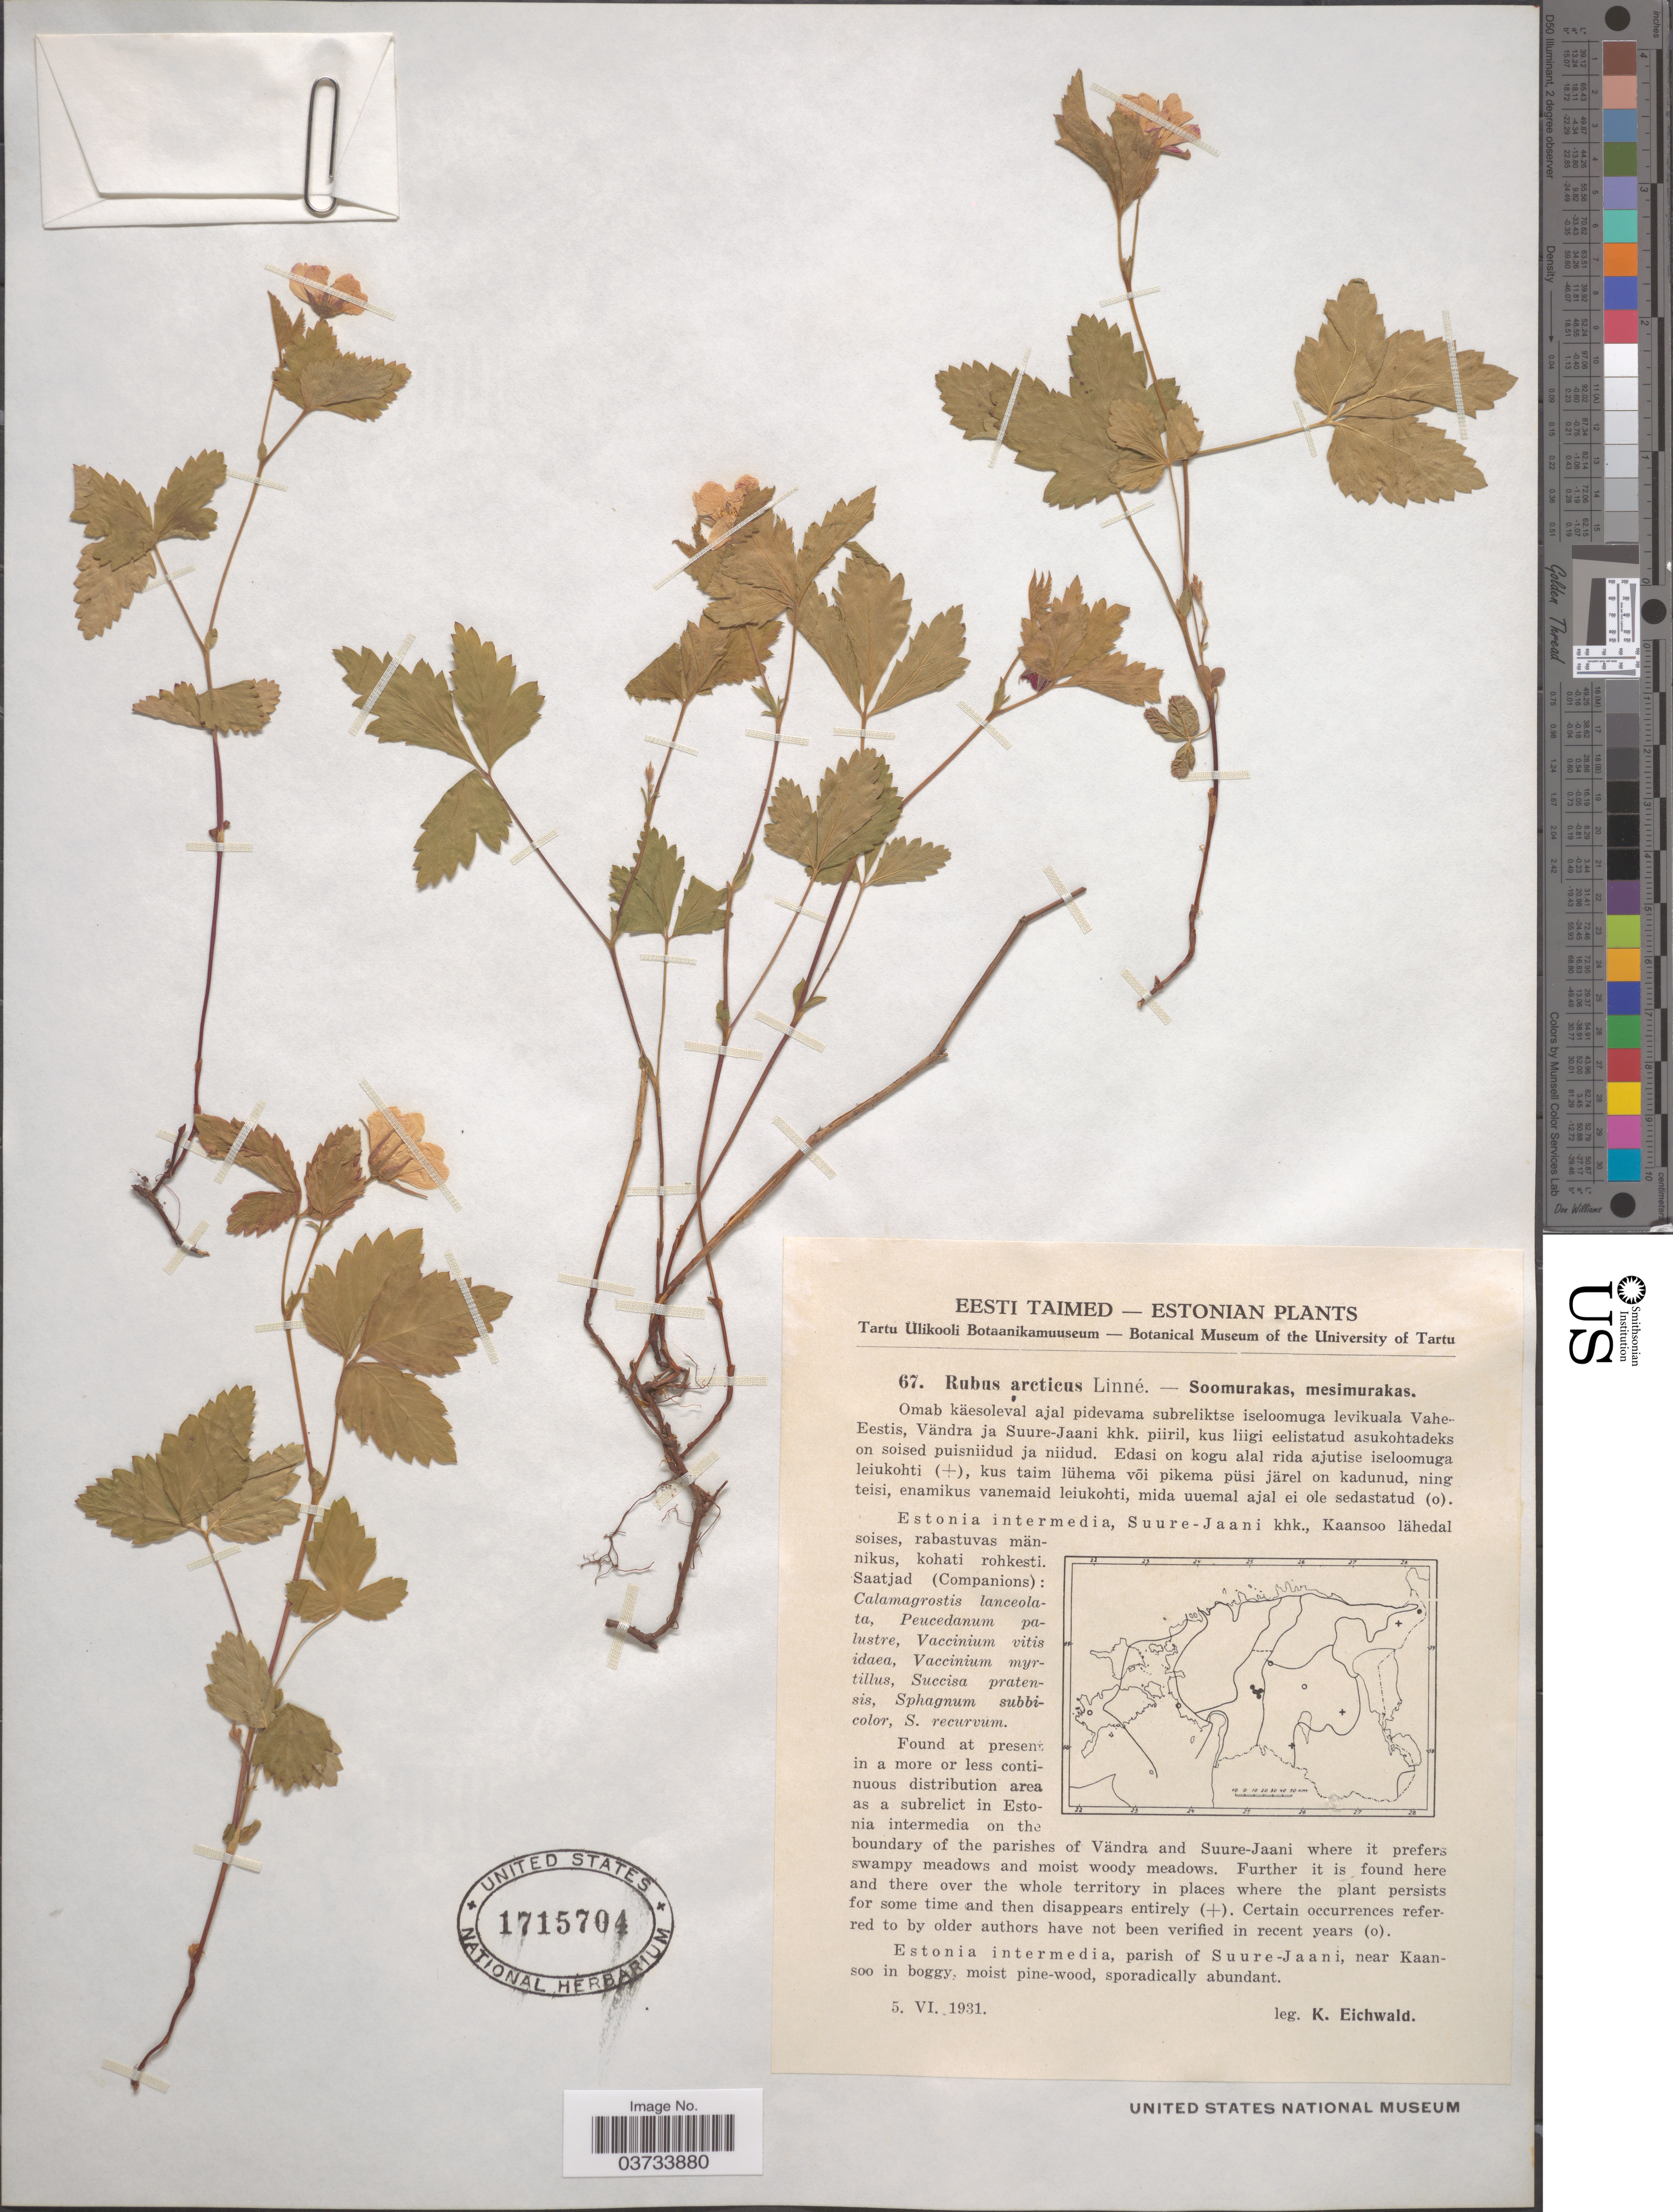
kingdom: Plantae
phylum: Tracheophyta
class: Magnoliopsida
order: Rosales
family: Rosaceae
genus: Rubus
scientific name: Rubus arcticus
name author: L.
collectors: K. Eichwald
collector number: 67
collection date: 1931-06-05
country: Estonia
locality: Estonia intermedia, parish of Suure-Jaani, near Kaansoo.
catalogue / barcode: US 1715704